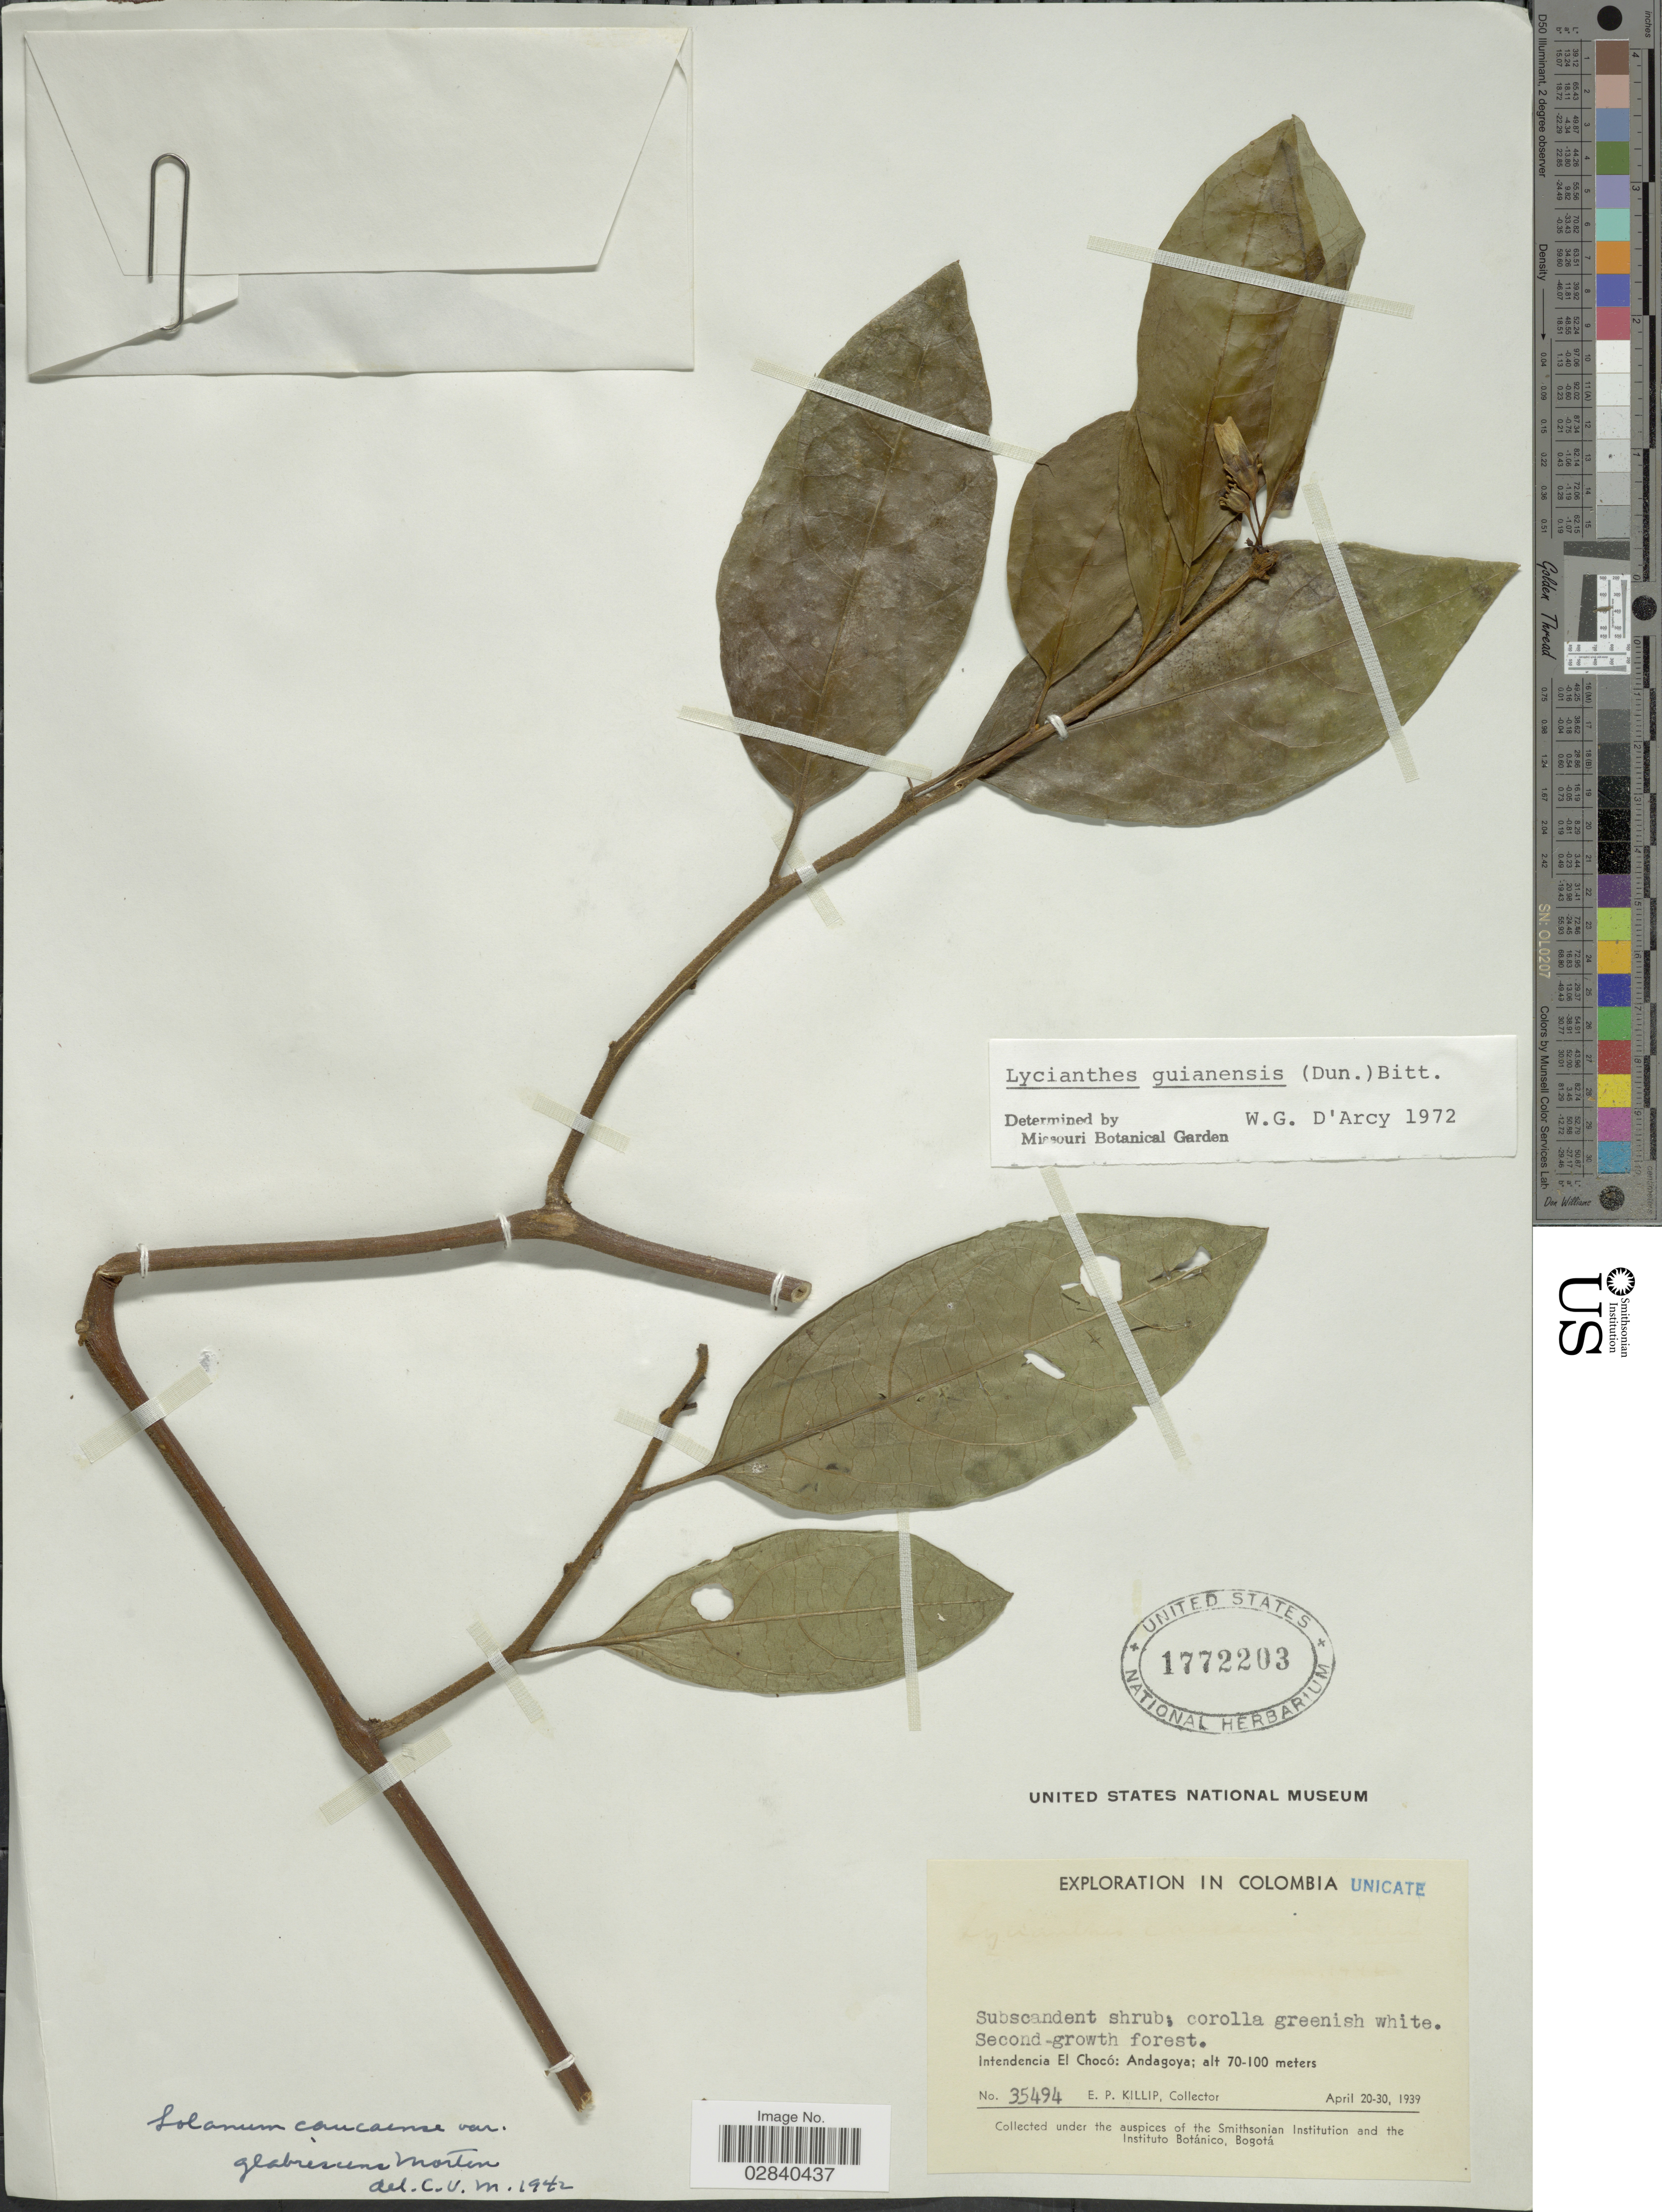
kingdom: Plantae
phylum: Tracheophyta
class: Magnoliopsida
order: Solanales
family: Solanaceae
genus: Lycianthes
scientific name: Lycianthes pauciflora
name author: (Vahl) Bitter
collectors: E. P. Killip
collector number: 35494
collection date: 1939-04-20/1939-04-30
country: Colombia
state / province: Chocó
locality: Intendencia El Chocó: Andagoya.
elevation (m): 70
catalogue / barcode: US 1772203